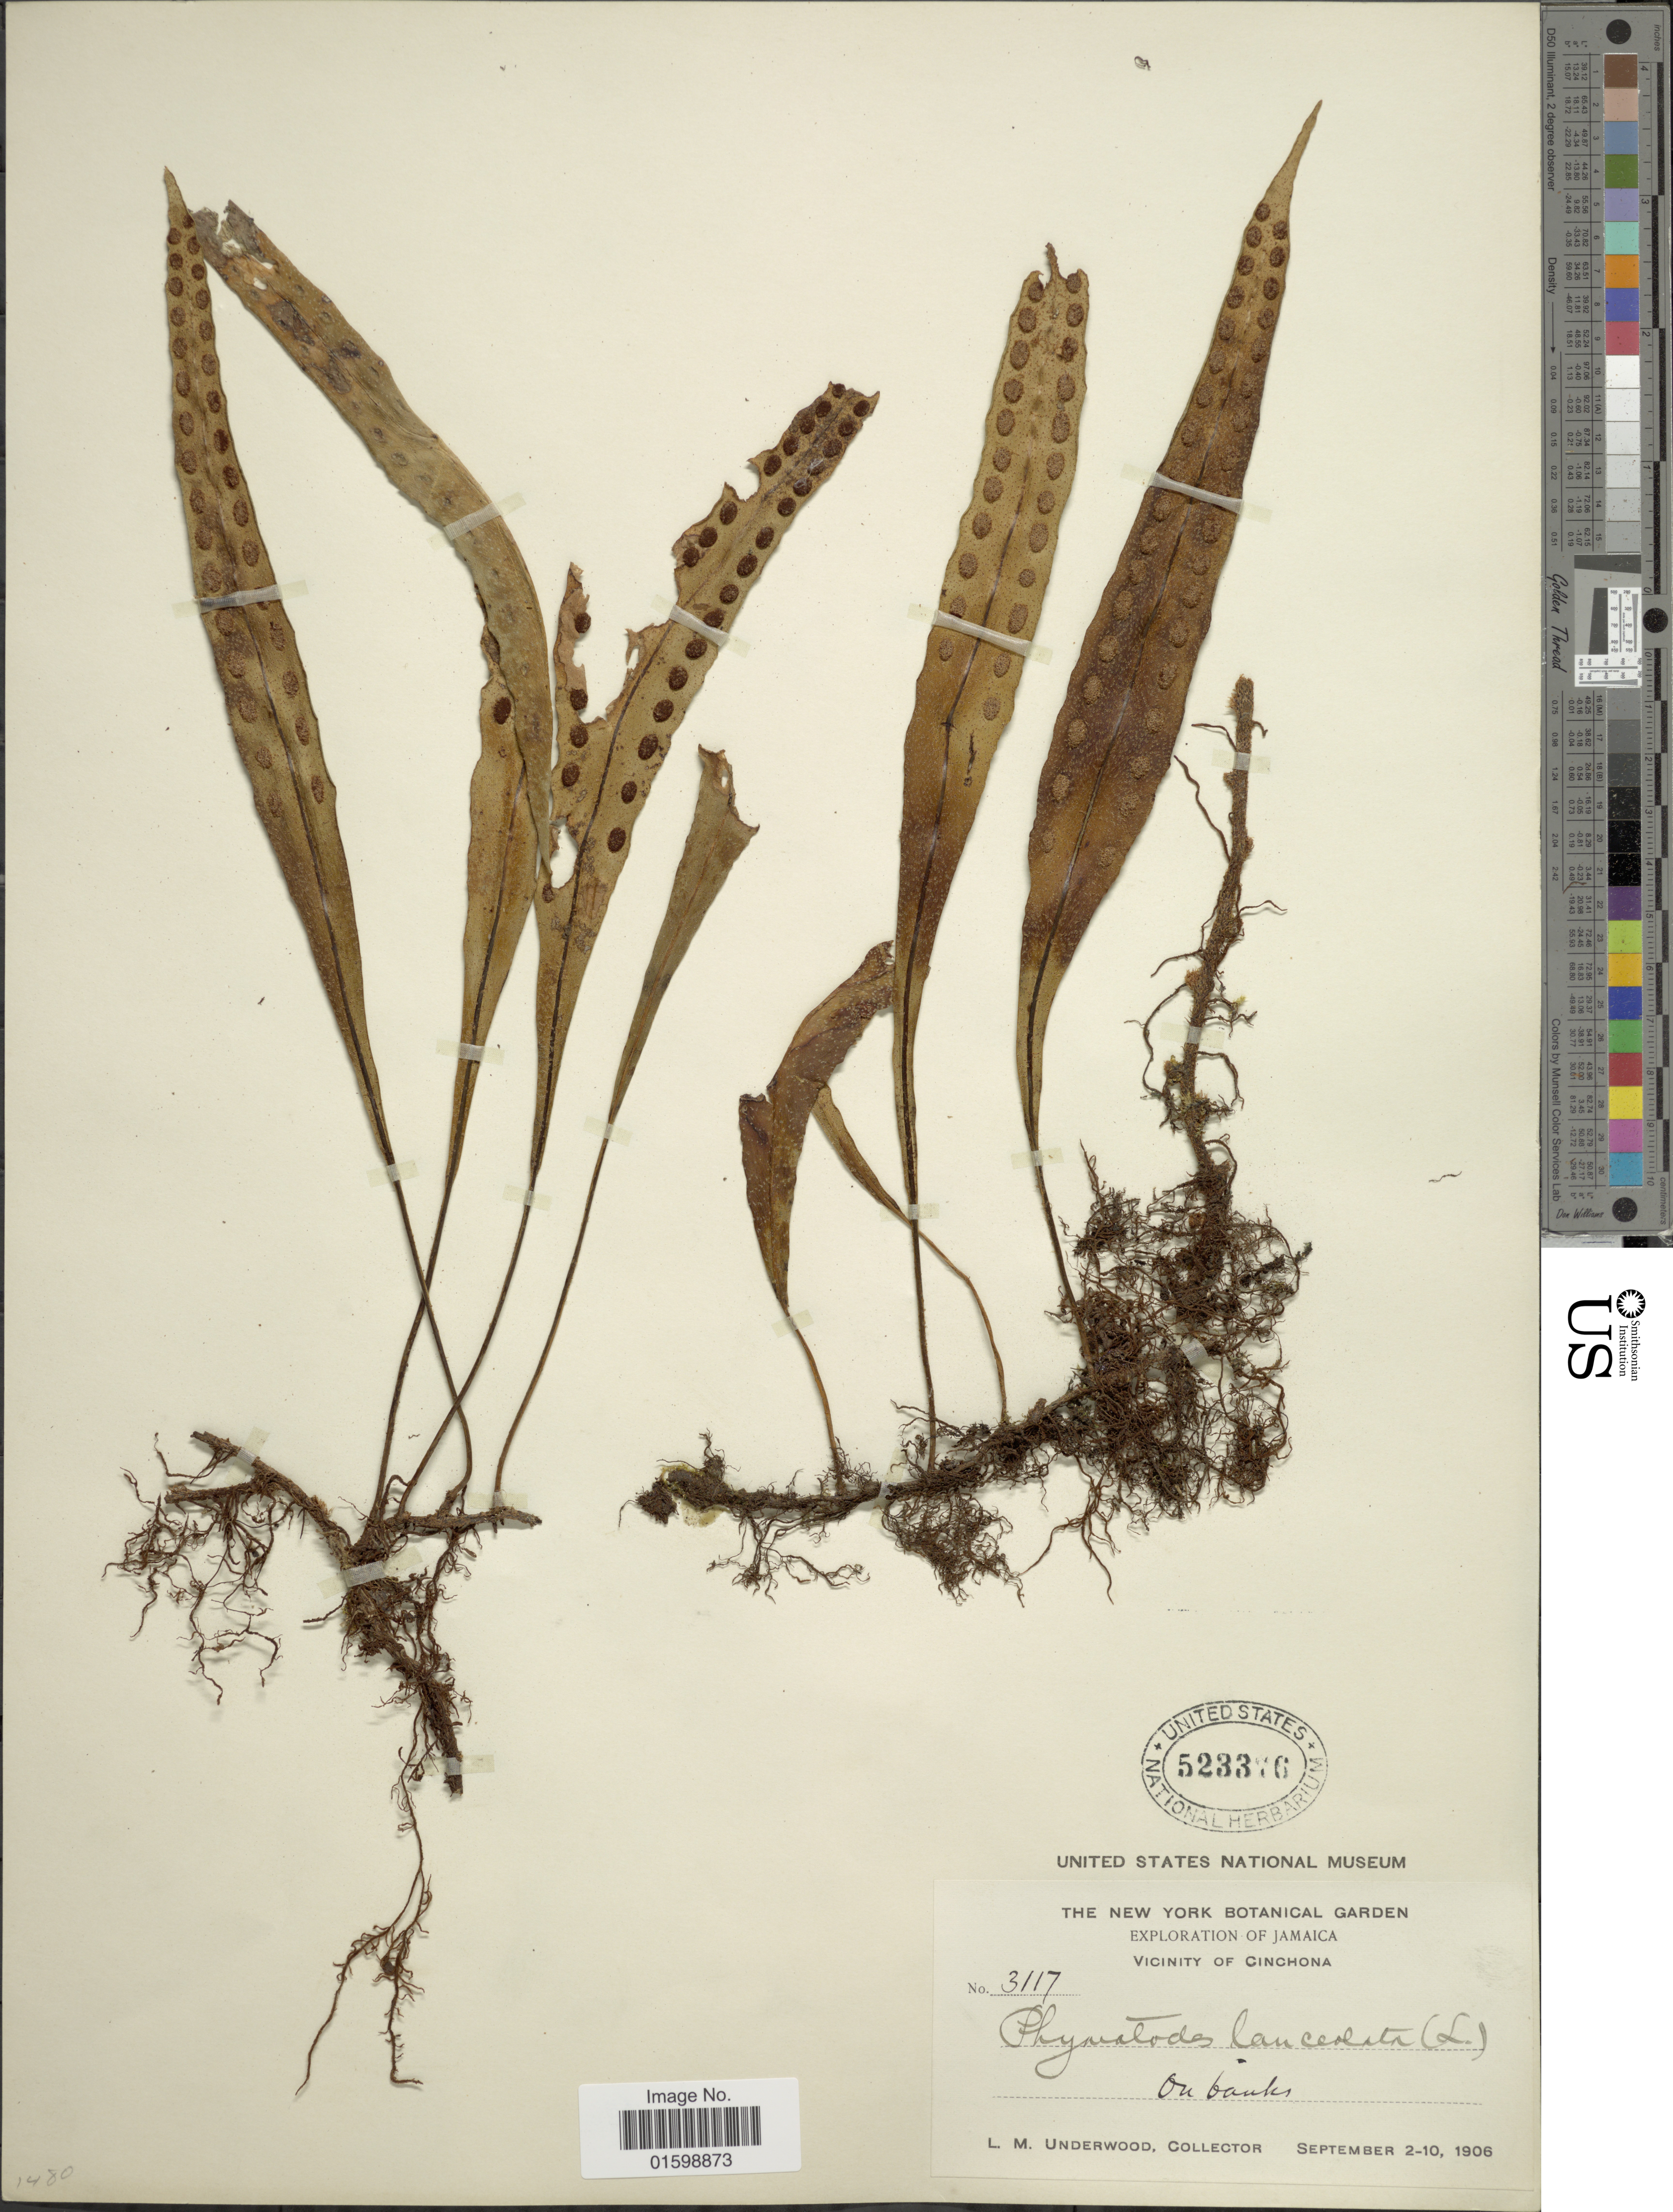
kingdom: Plantae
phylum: Tracheophyta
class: Polypodiopsida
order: Polypodiales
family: Polypodiaceae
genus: Pleopeltis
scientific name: Pleopeltis marginata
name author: A.R. Sm. & Tejero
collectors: L. M. Underwood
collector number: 3117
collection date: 1906-09-02/1906-09-10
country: Jamaica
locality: Vicinity of Cinchona, on banks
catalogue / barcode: US 523376